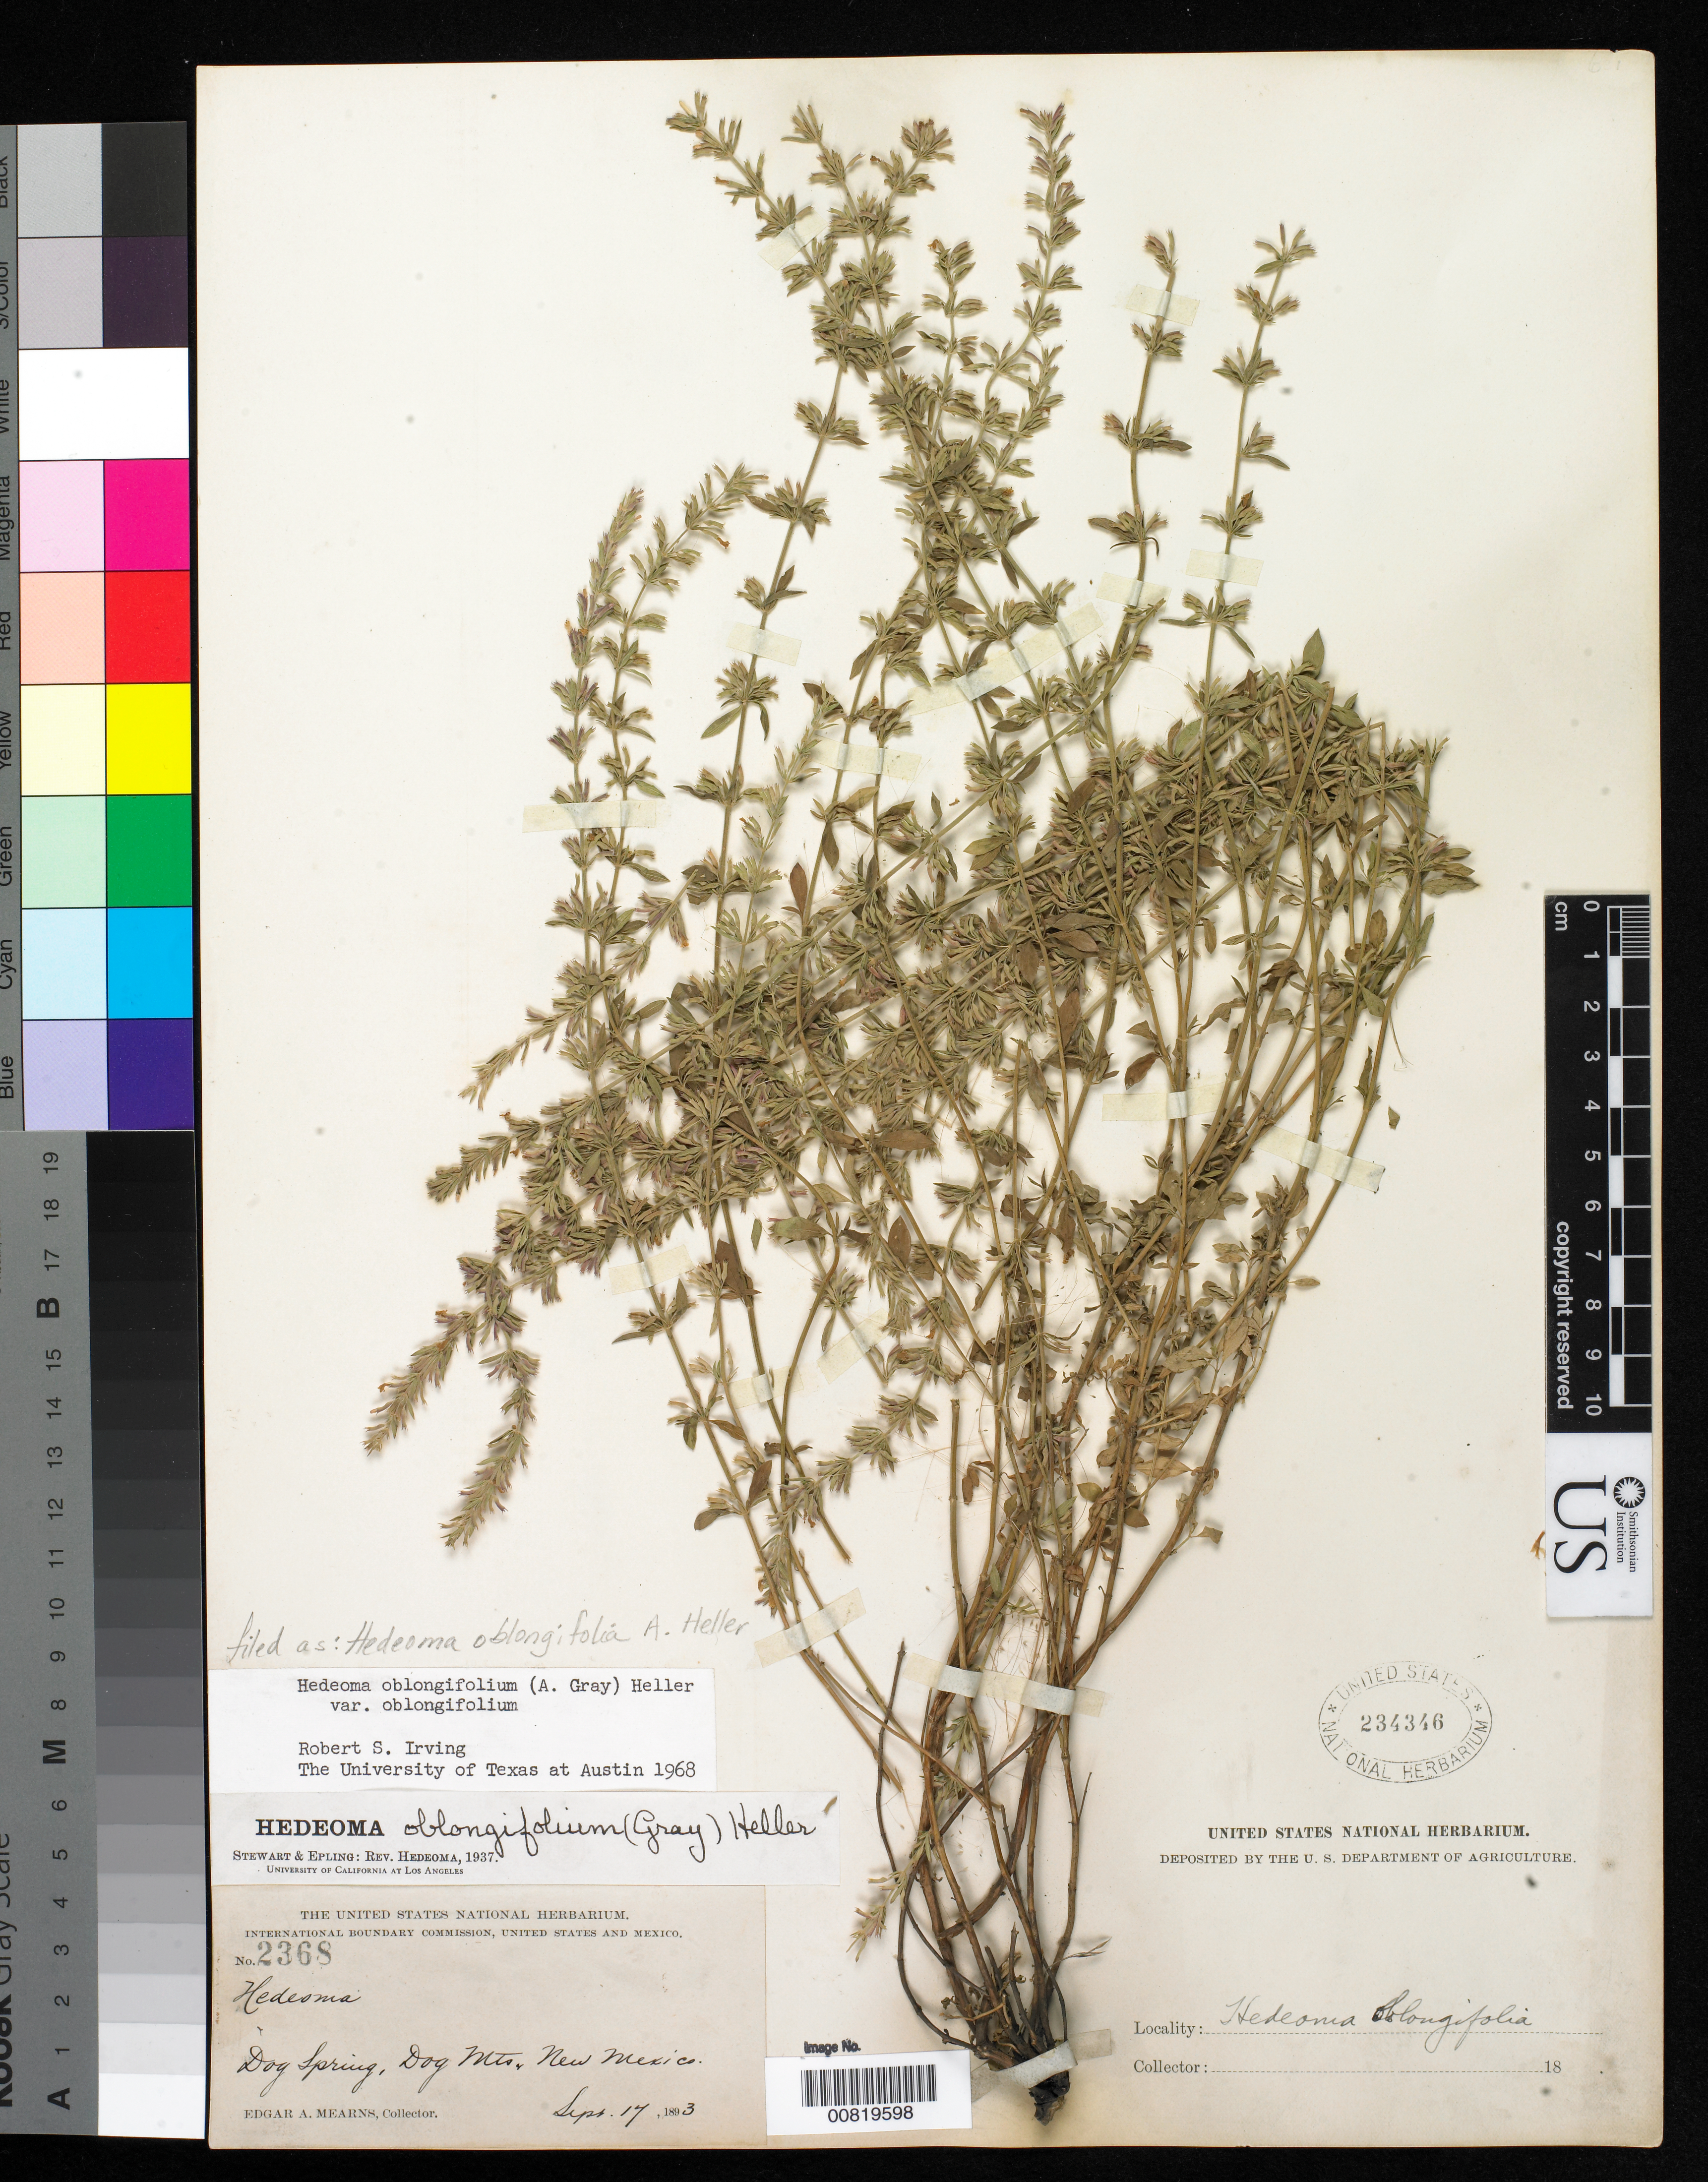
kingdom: Plantae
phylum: Tracheophyta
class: Magnoliopsida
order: Lamiales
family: Lamiaceae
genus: Hedeoma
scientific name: Hedeoma oblongifolia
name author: (A. Gray) A. Heller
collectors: E. A. Mearns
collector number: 2368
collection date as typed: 17 Sep 1893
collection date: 1893-09-17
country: United States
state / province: New Mexico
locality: Dog Spring, Dog Mts., New Mexico.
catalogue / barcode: US 234346